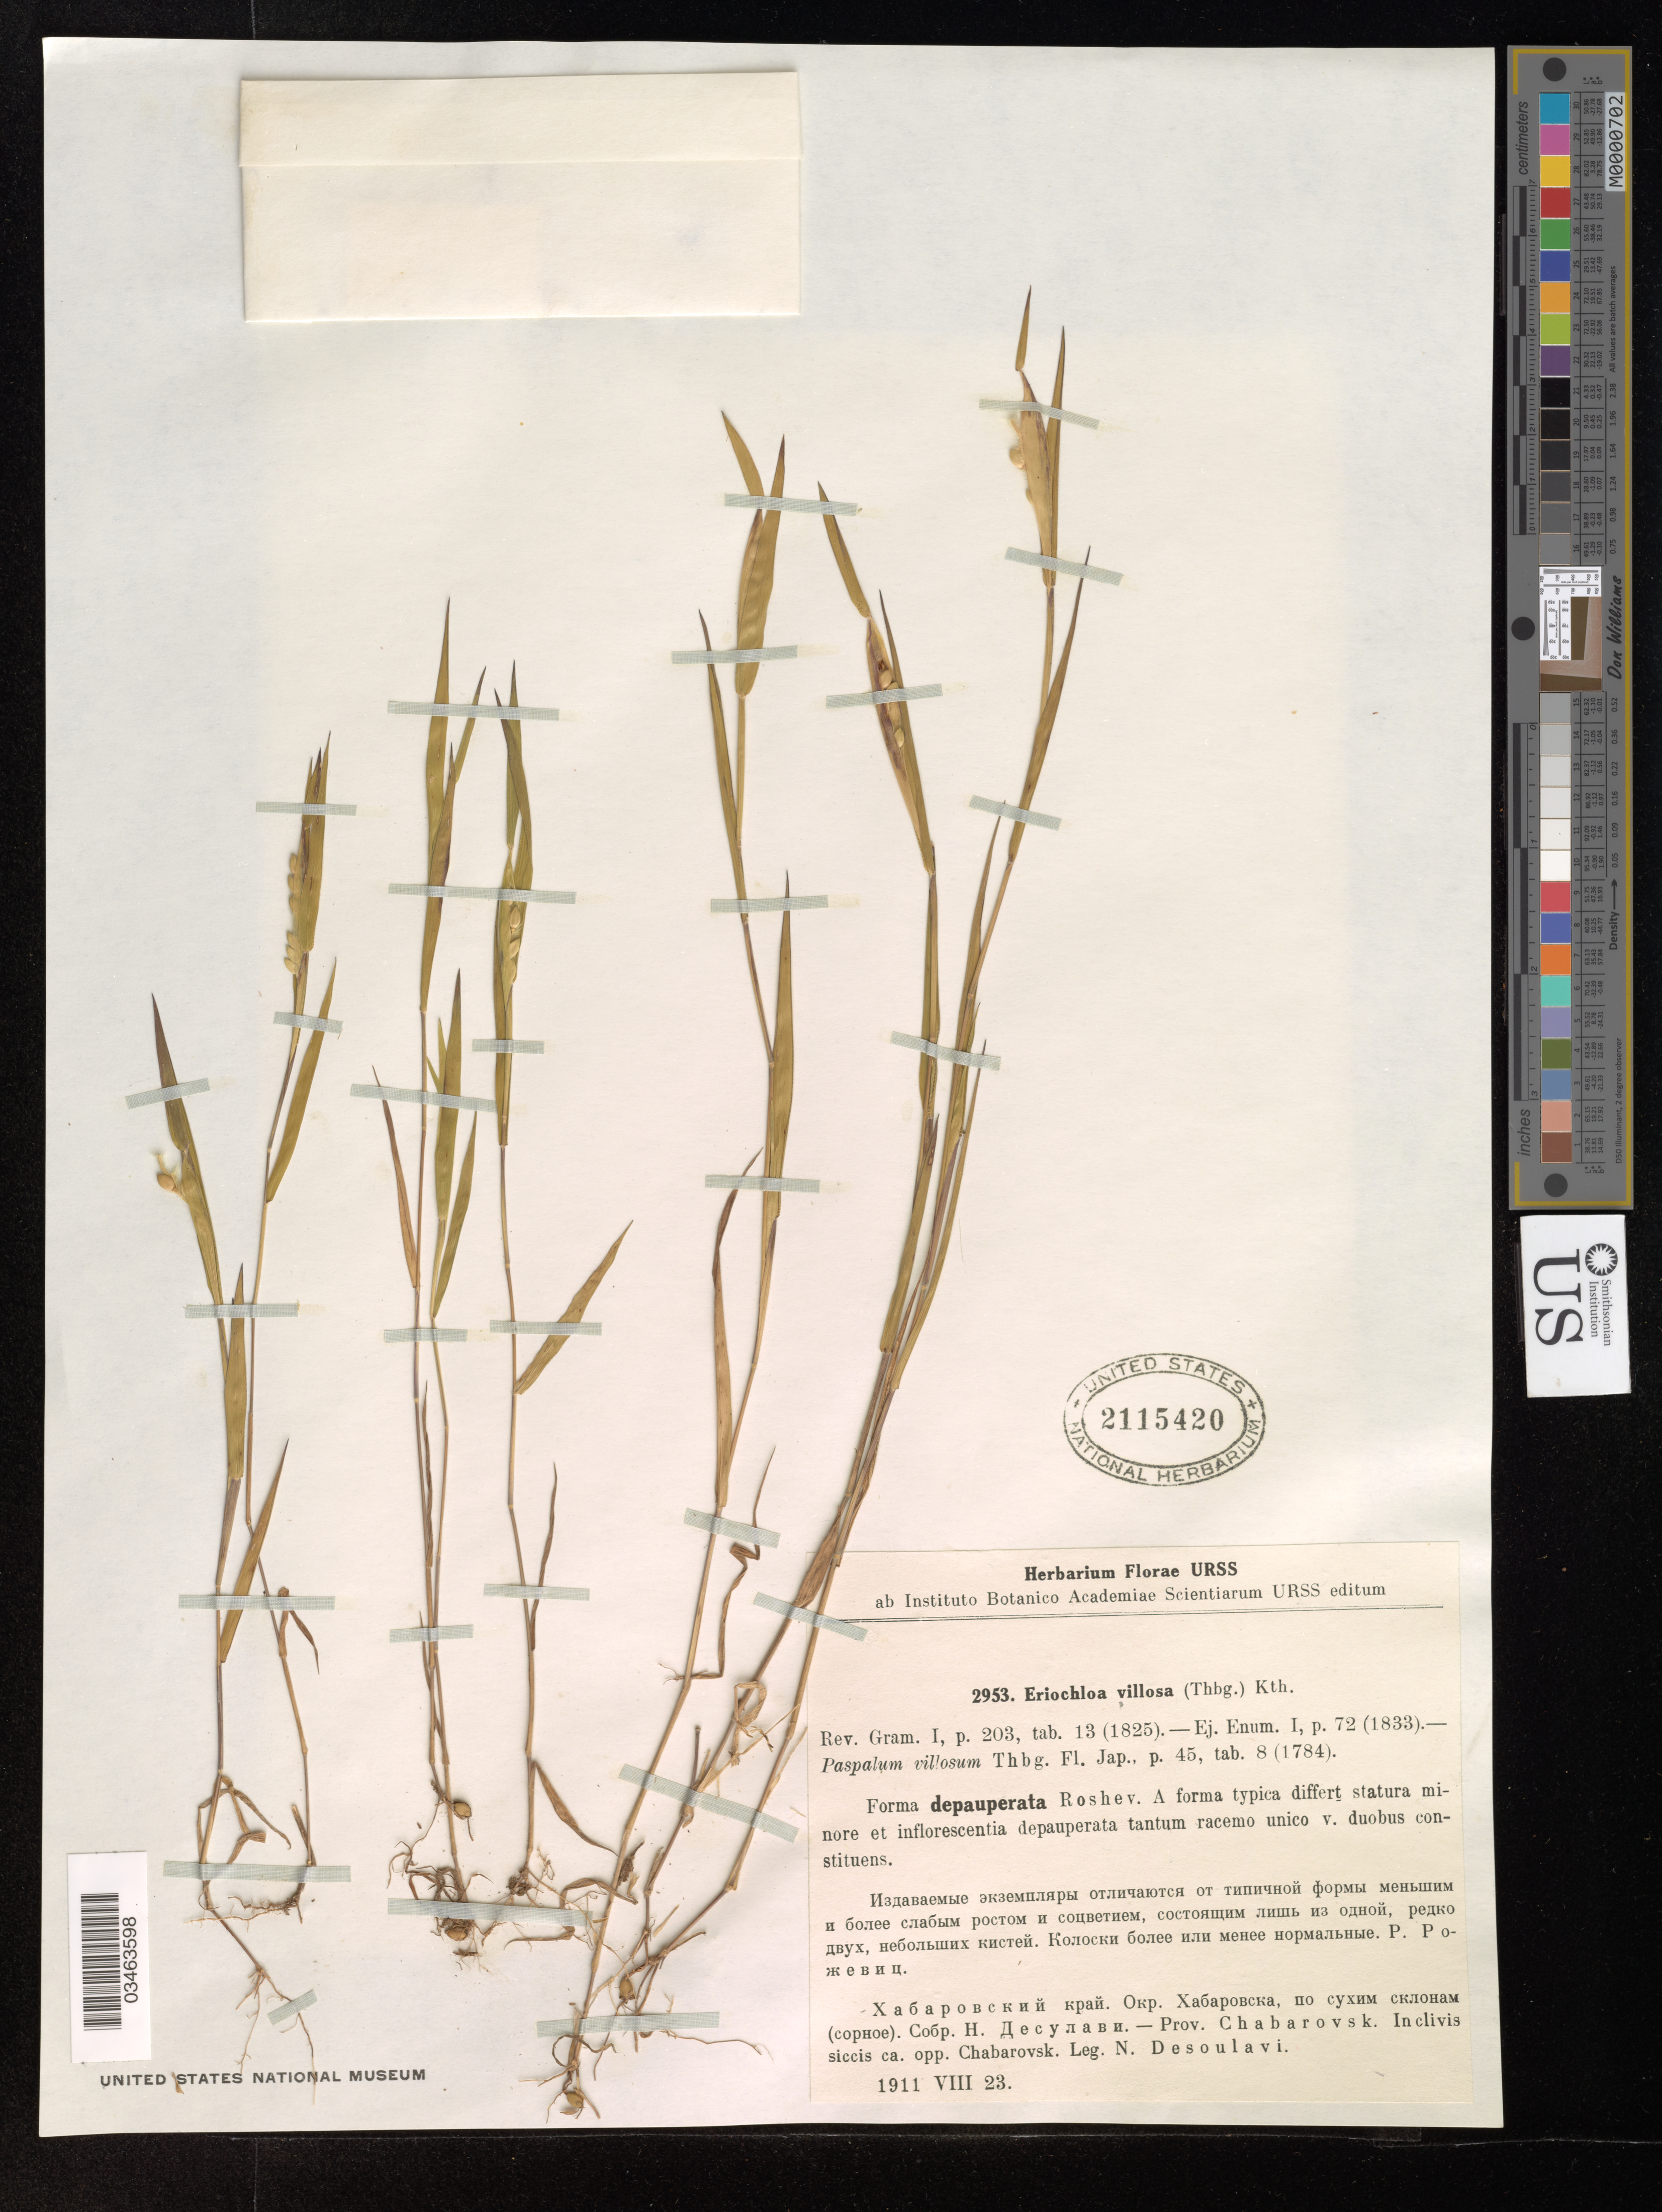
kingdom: Plantae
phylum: Tracheophyta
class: Liliopsida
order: Poales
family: Poaceae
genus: Eriochloa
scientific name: Eriochloa villosa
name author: (Thunb.) Kunth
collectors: N. Desoulavi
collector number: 2953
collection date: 1911-08-23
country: Russian Federation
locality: Prov. Chabarovsk. In clivis siccis ca. opp. Chabarovsk.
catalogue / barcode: US 2115420